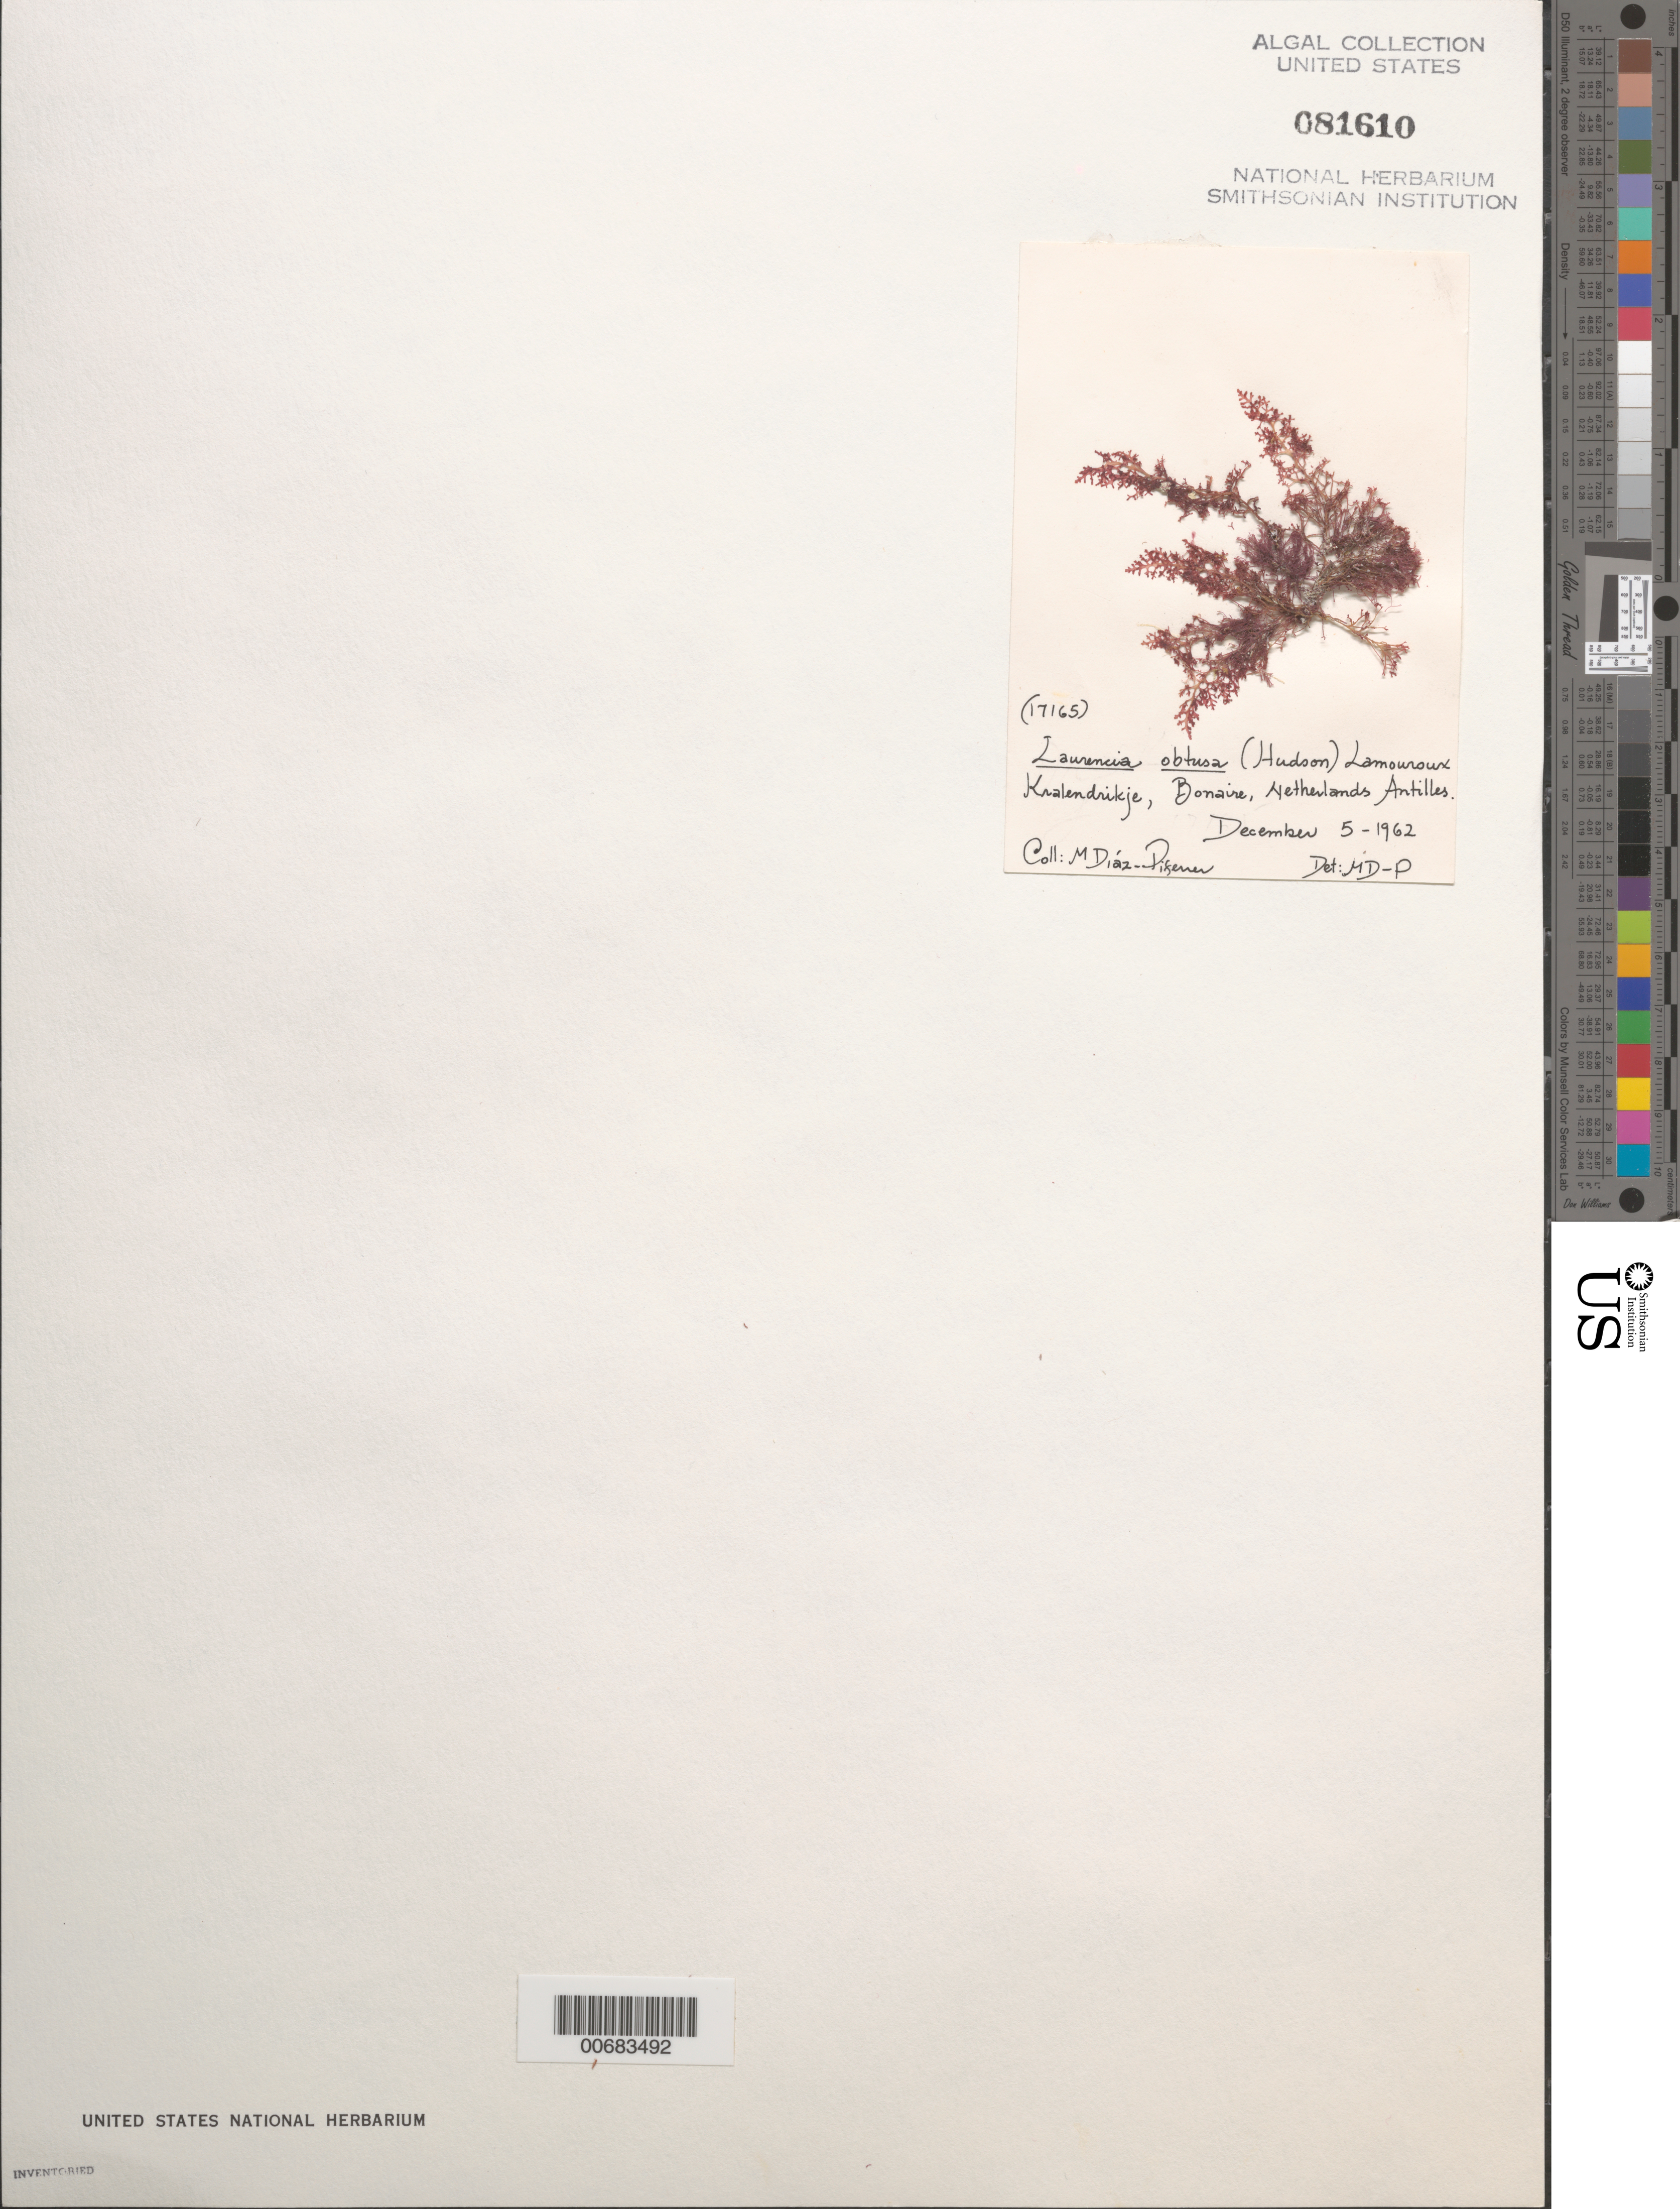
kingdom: Plantae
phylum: Rhodophyta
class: Florideophyceae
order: Ceramiales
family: Rhodomelaceae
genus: Laurencia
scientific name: Laurencia obtusa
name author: (Huds.) J.V.Lamouroux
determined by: Diaz-Piferrer, M.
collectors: M. Diaz-Piferrer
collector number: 17165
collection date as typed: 05 Dec 1962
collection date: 1962-12-05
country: Netherlands Antilles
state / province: ABC Islands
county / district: Bonaire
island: Bonaire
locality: Kralendrikje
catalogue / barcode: US 81610